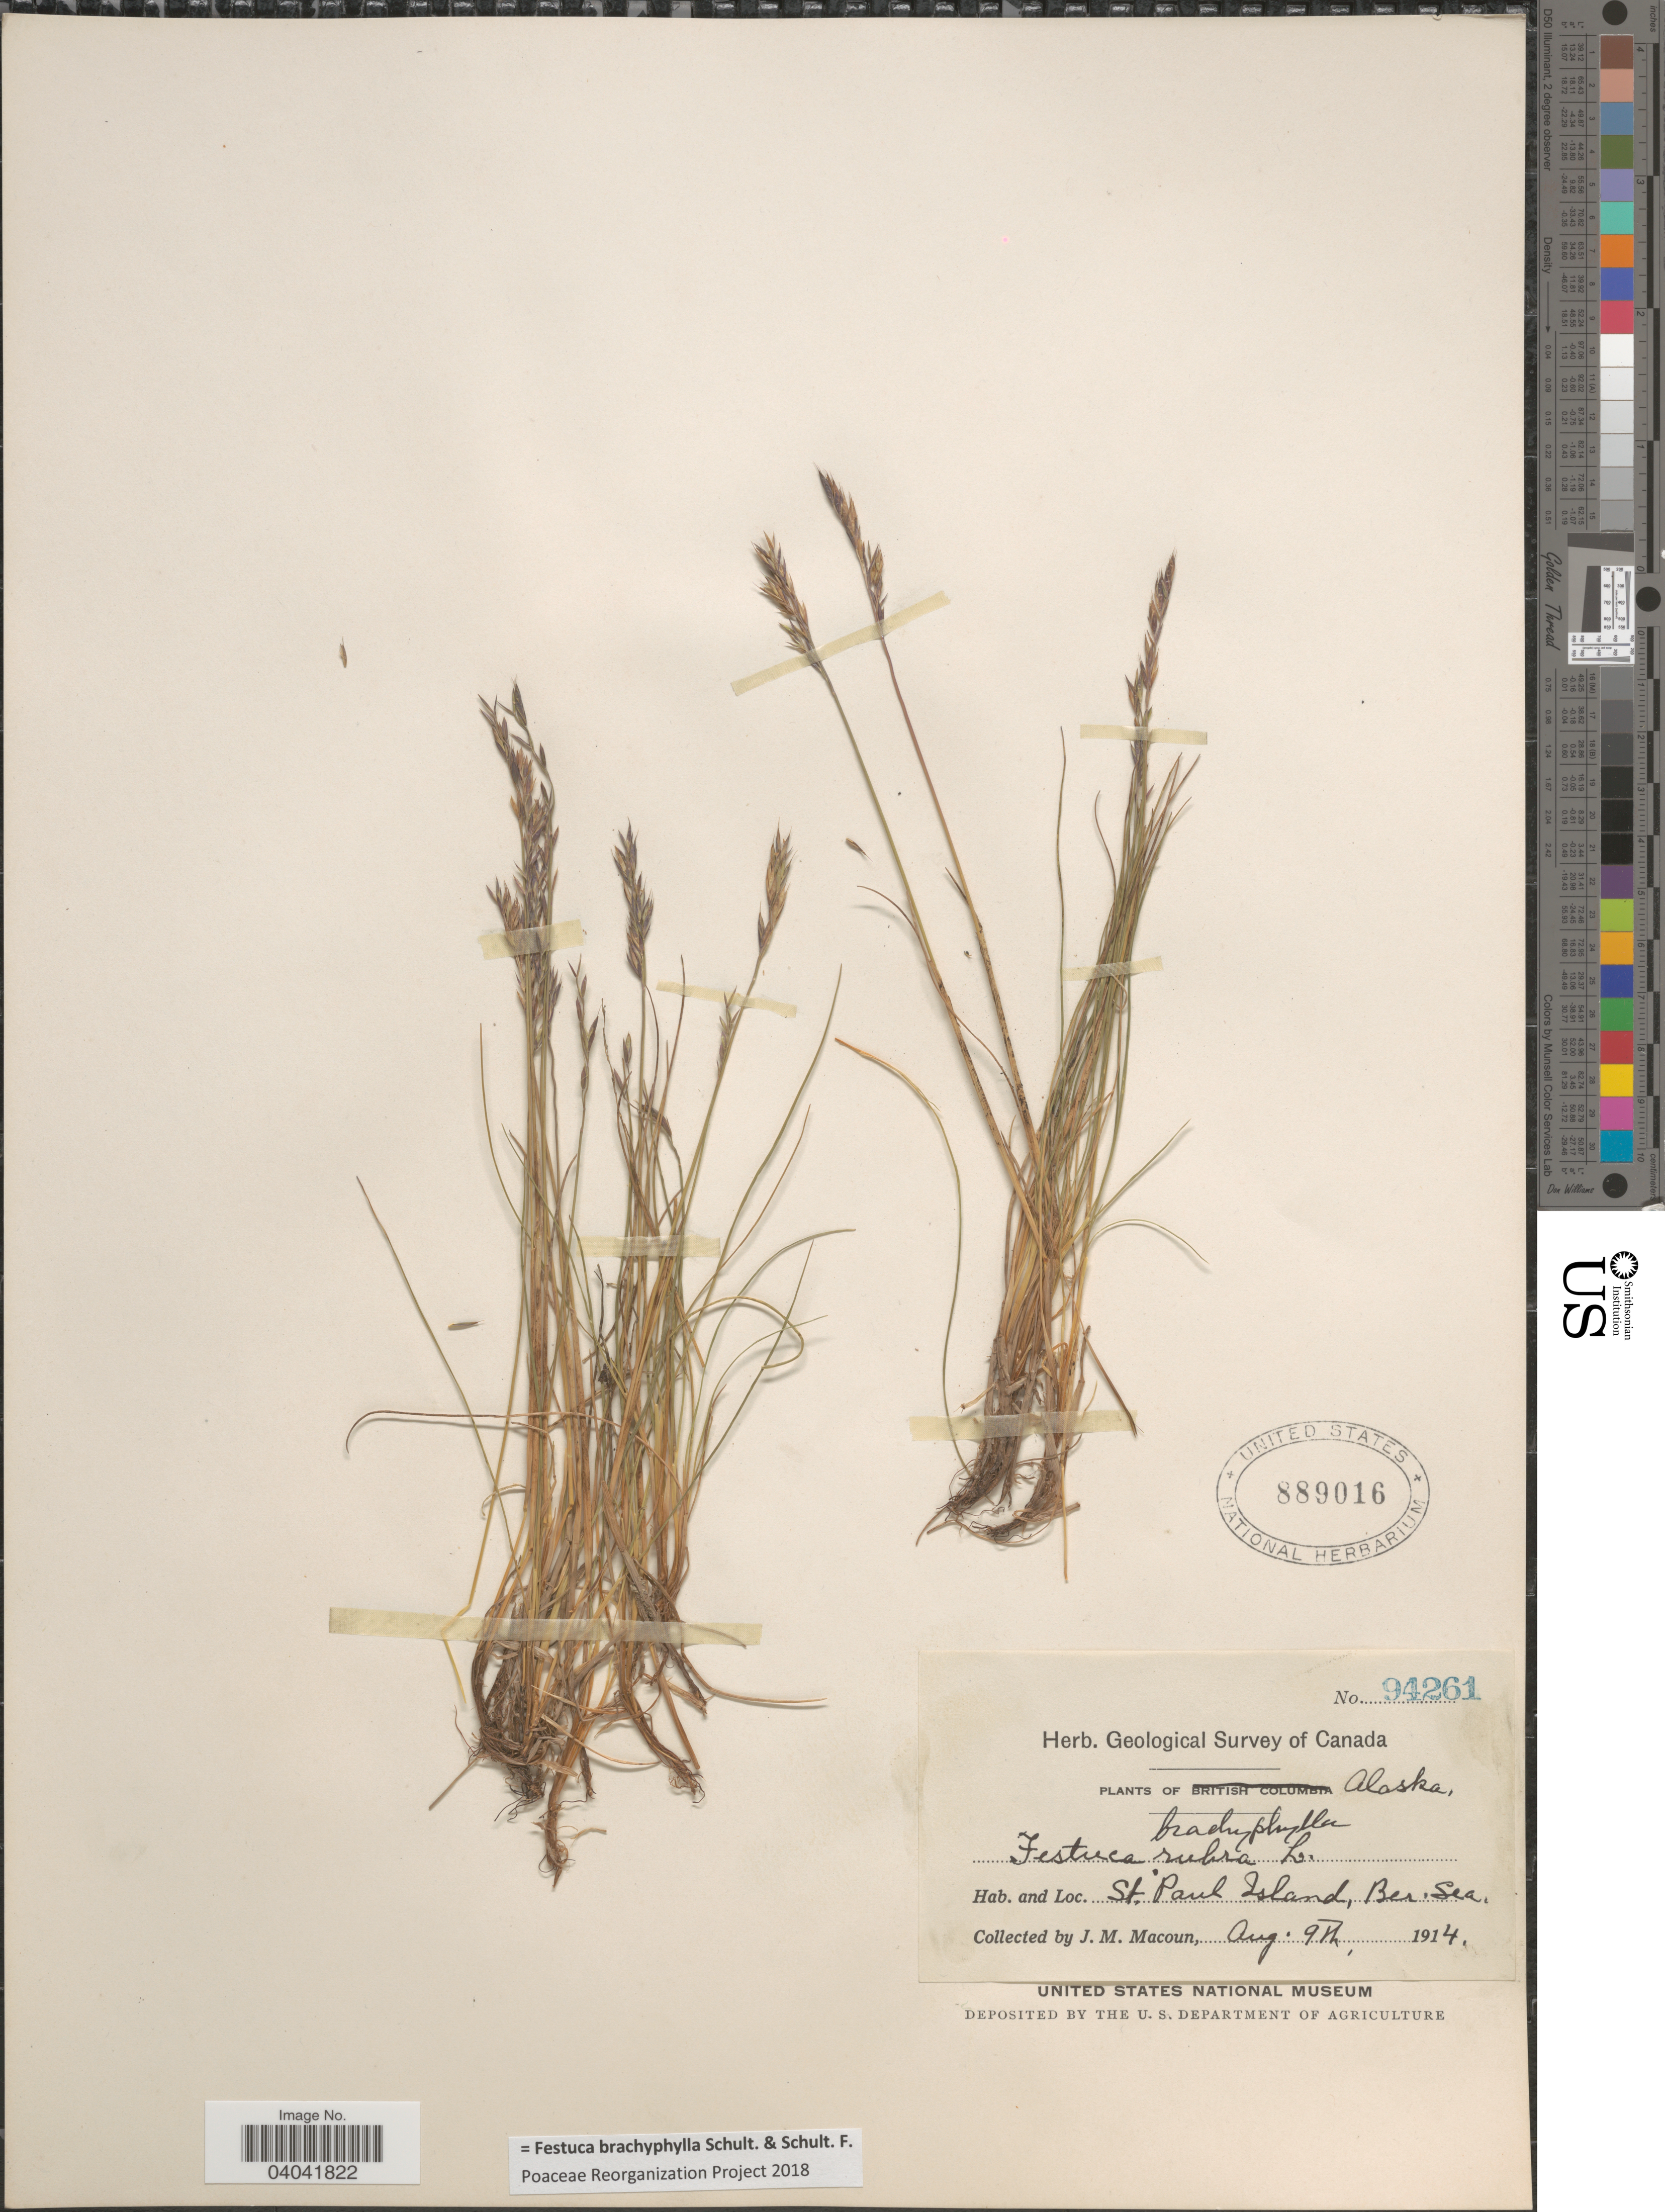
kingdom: Plantae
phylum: Tracheophyta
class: Liliopsida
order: Poales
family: Poaceae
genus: Festuca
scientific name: Festuca brachyphylla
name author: Schult. & Schult. f.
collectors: J. M. Macoun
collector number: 94261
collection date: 1914-08-09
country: United States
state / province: Alaska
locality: St. Paul Island, Ber. Sea.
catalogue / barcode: US 889016